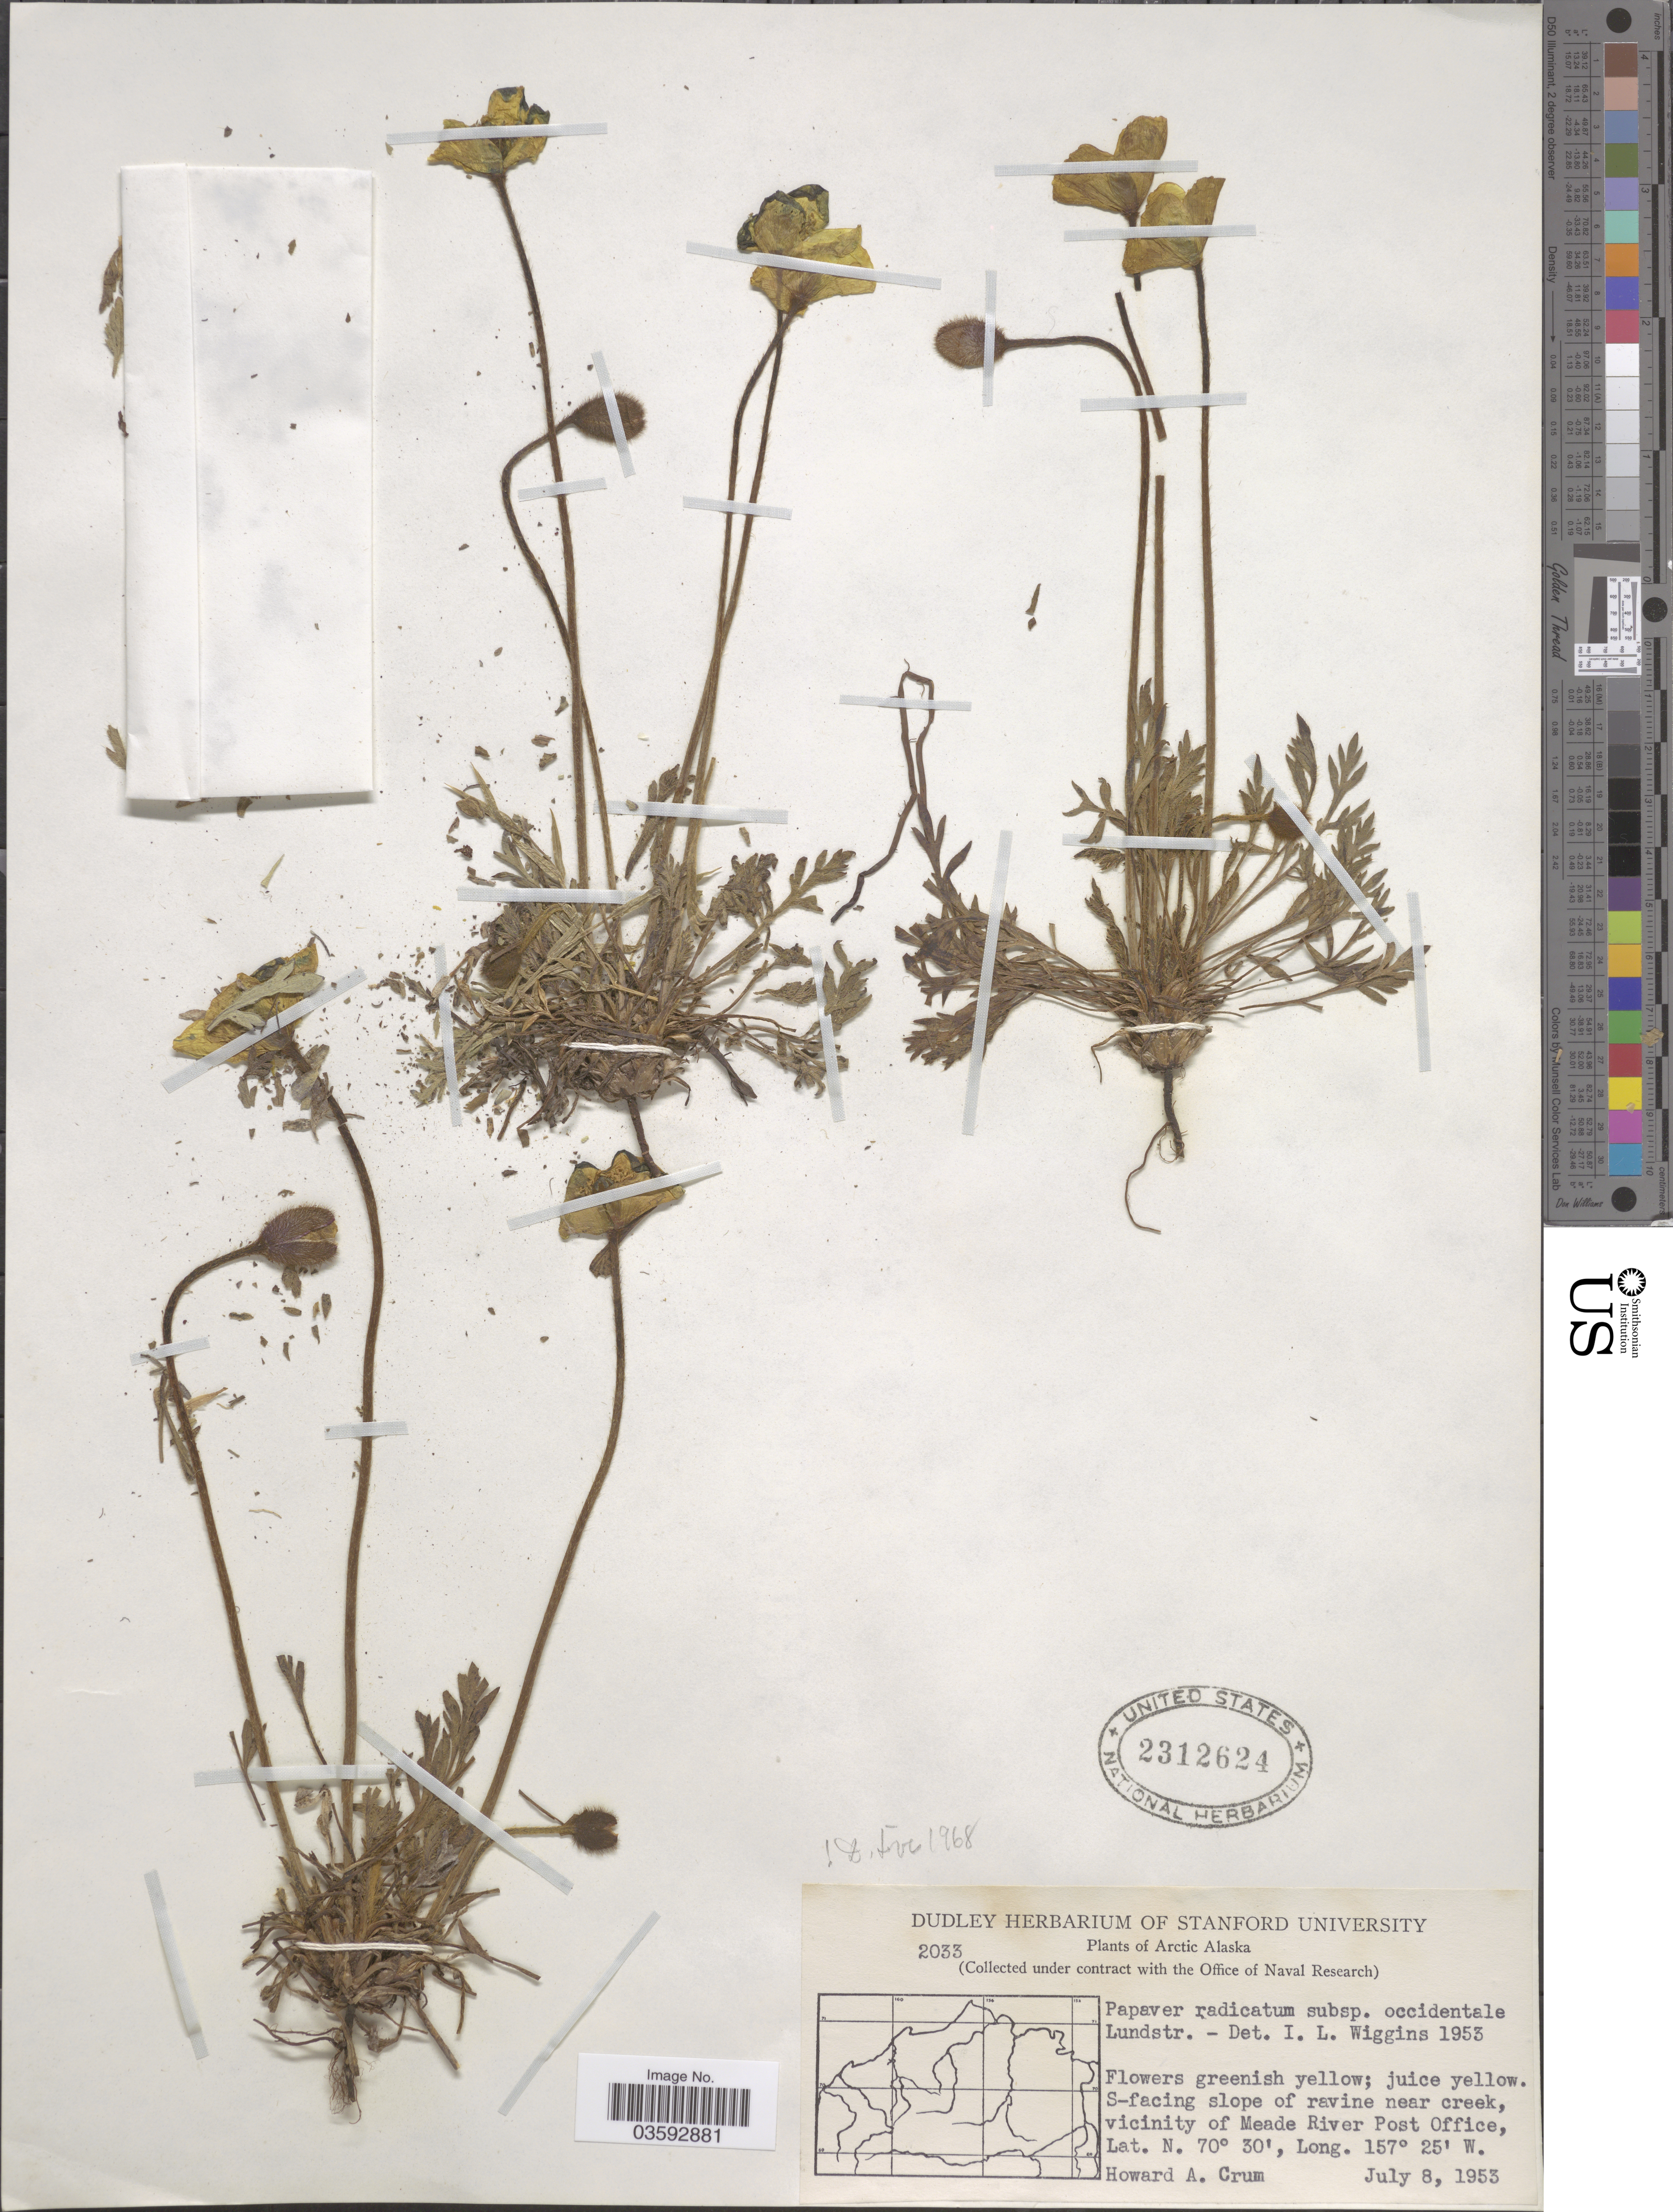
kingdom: Plantae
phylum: Tracheophyta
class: Magnoliopsida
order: Ranunculales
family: Papaveraceae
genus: Papaver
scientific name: Papaver radicatum subsp. occidentale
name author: Lundstr.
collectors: H. A. Crum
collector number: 2033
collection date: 1953-07-08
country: United States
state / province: Alaska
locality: Arctic Alaska. S-facing slope of ravine near creek, vicinity of Meade River Post Office.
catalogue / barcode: US 2312624